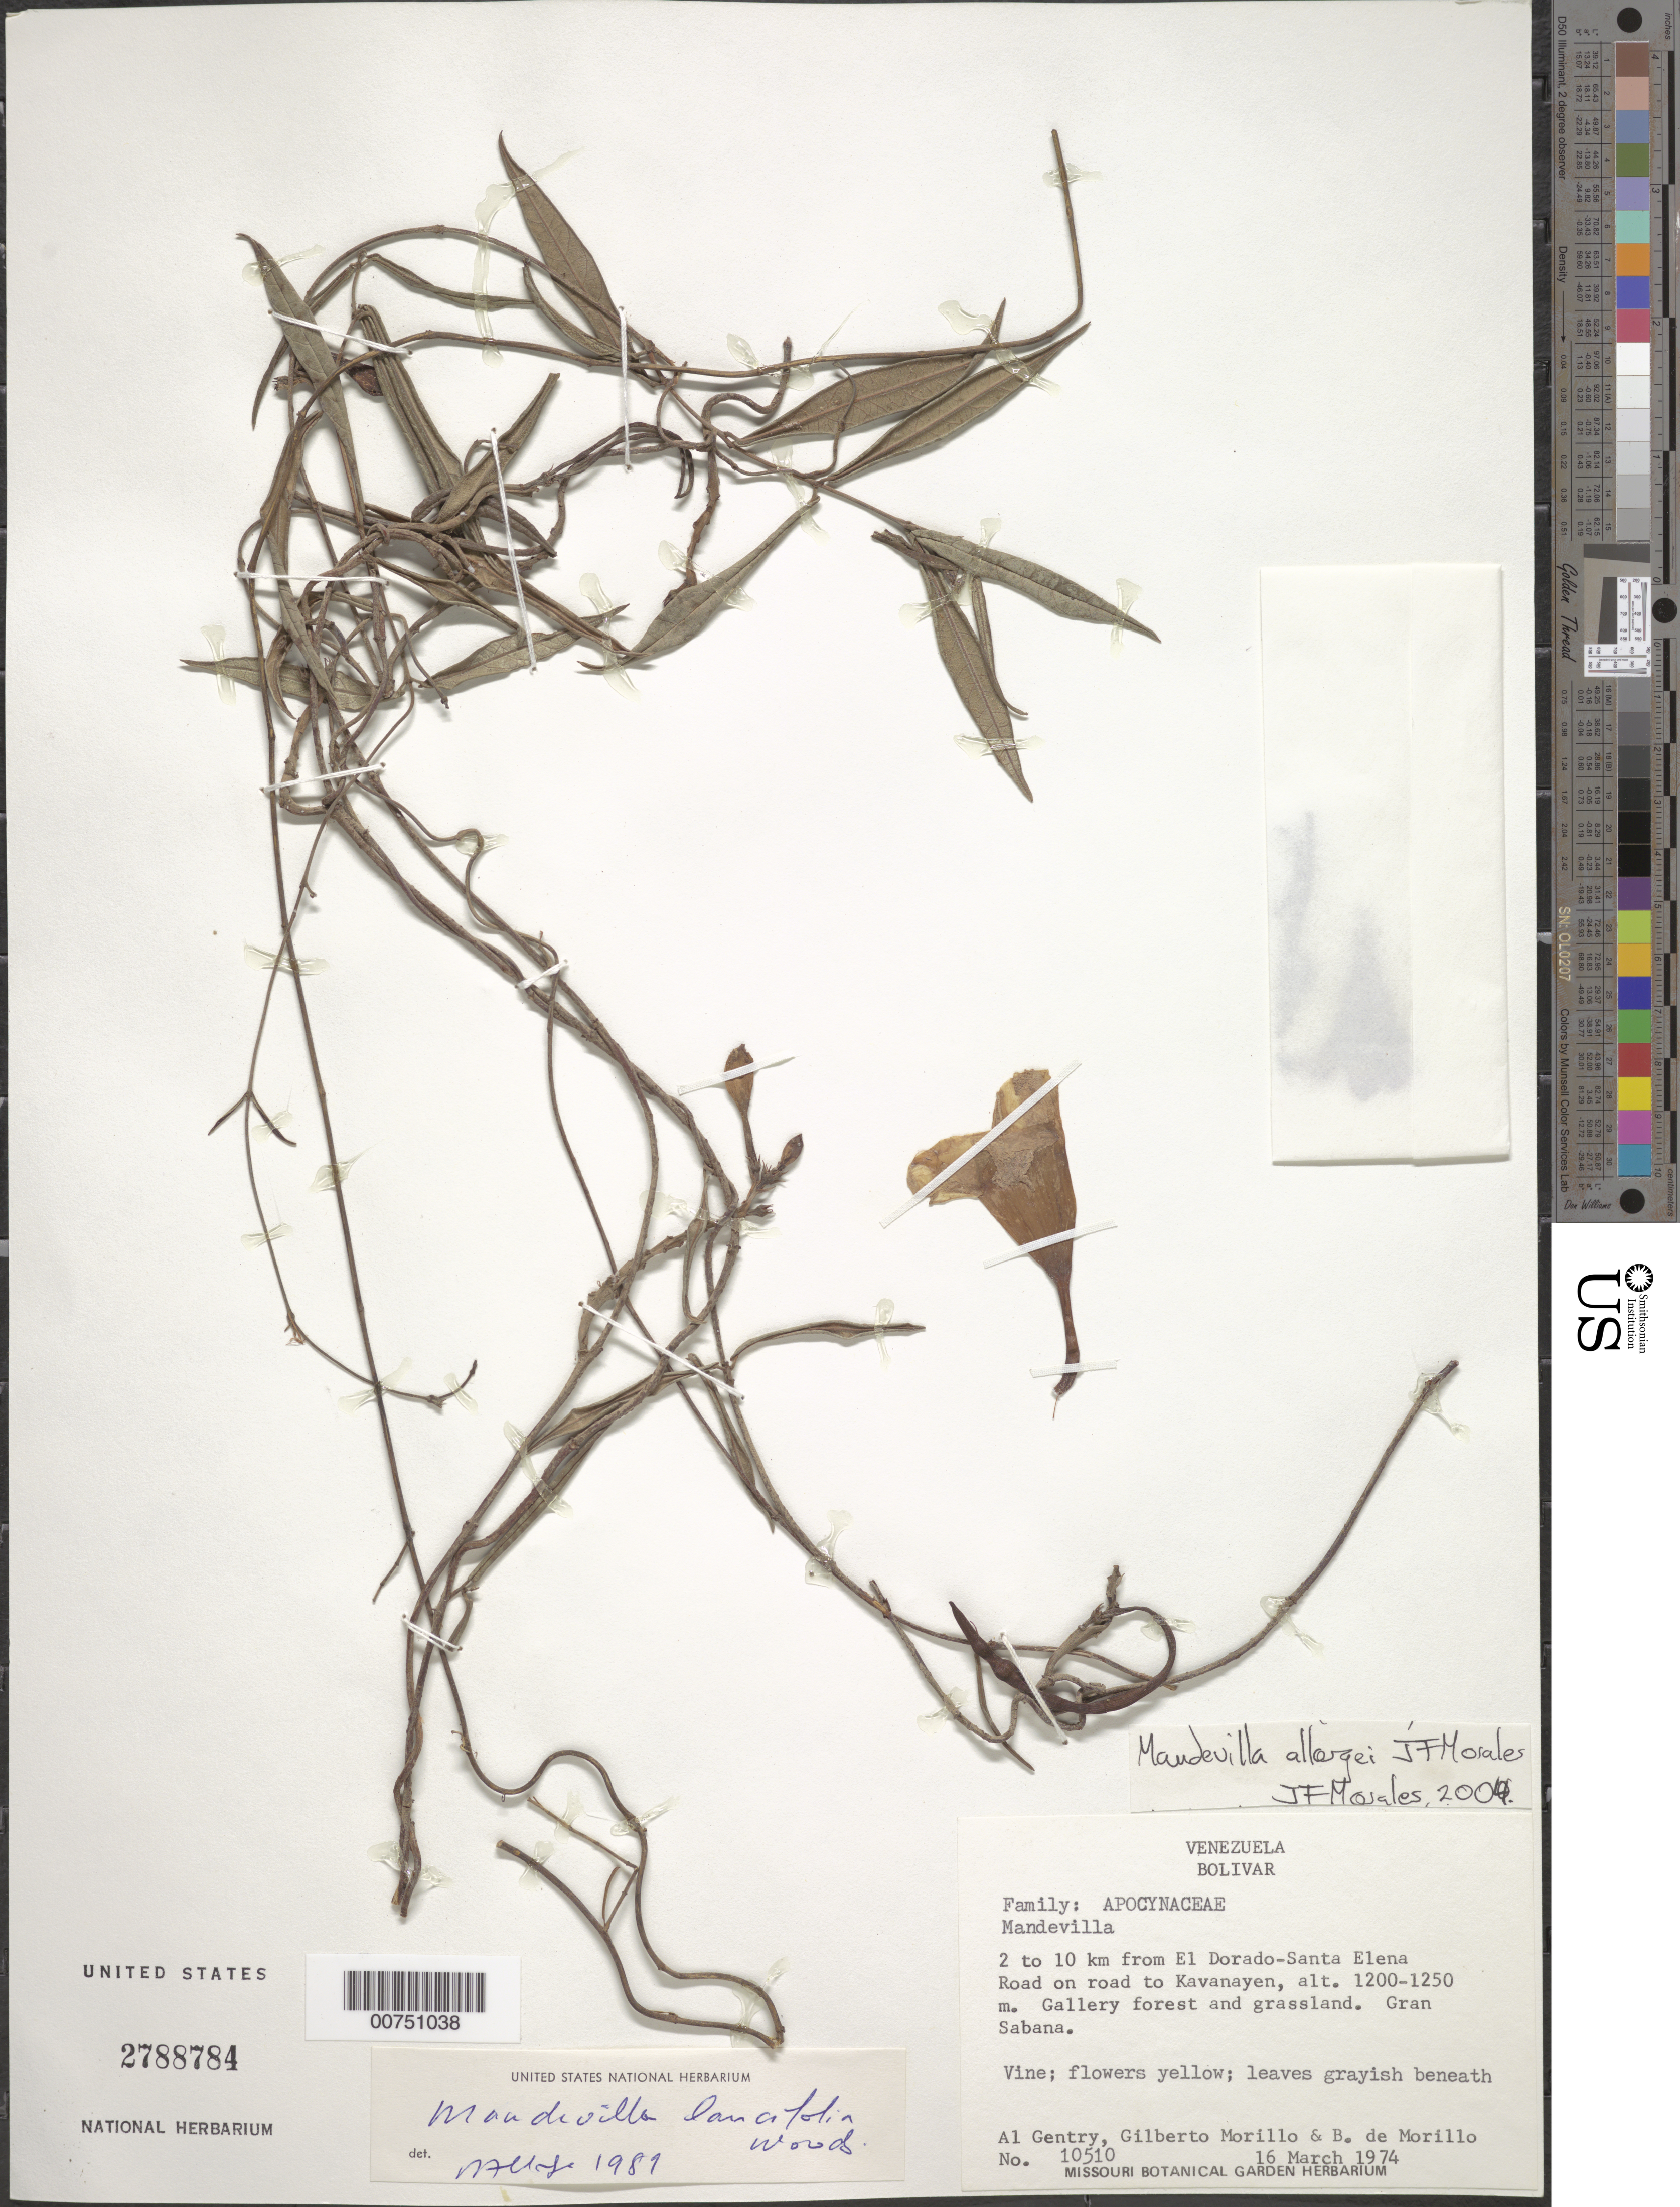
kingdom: Plantae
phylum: Tracheophyta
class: Magnoliopsida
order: Gentianales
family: Apocynaceae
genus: Mandevilla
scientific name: Mandevilla lancifolia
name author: Woodson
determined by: Markgraf, Friedrich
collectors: A. H. Gentry, G. N. Morillo & B. Morillo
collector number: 10510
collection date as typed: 16-Mar-74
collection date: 1974-03-16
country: Venezuela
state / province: Bolívar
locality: El Dorado to Sta. Elena road, 2-10 km from road, toward Kavanayen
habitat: Gallery forest and grassland, Gran Sabana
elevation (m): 1200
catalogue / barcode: US 2788784